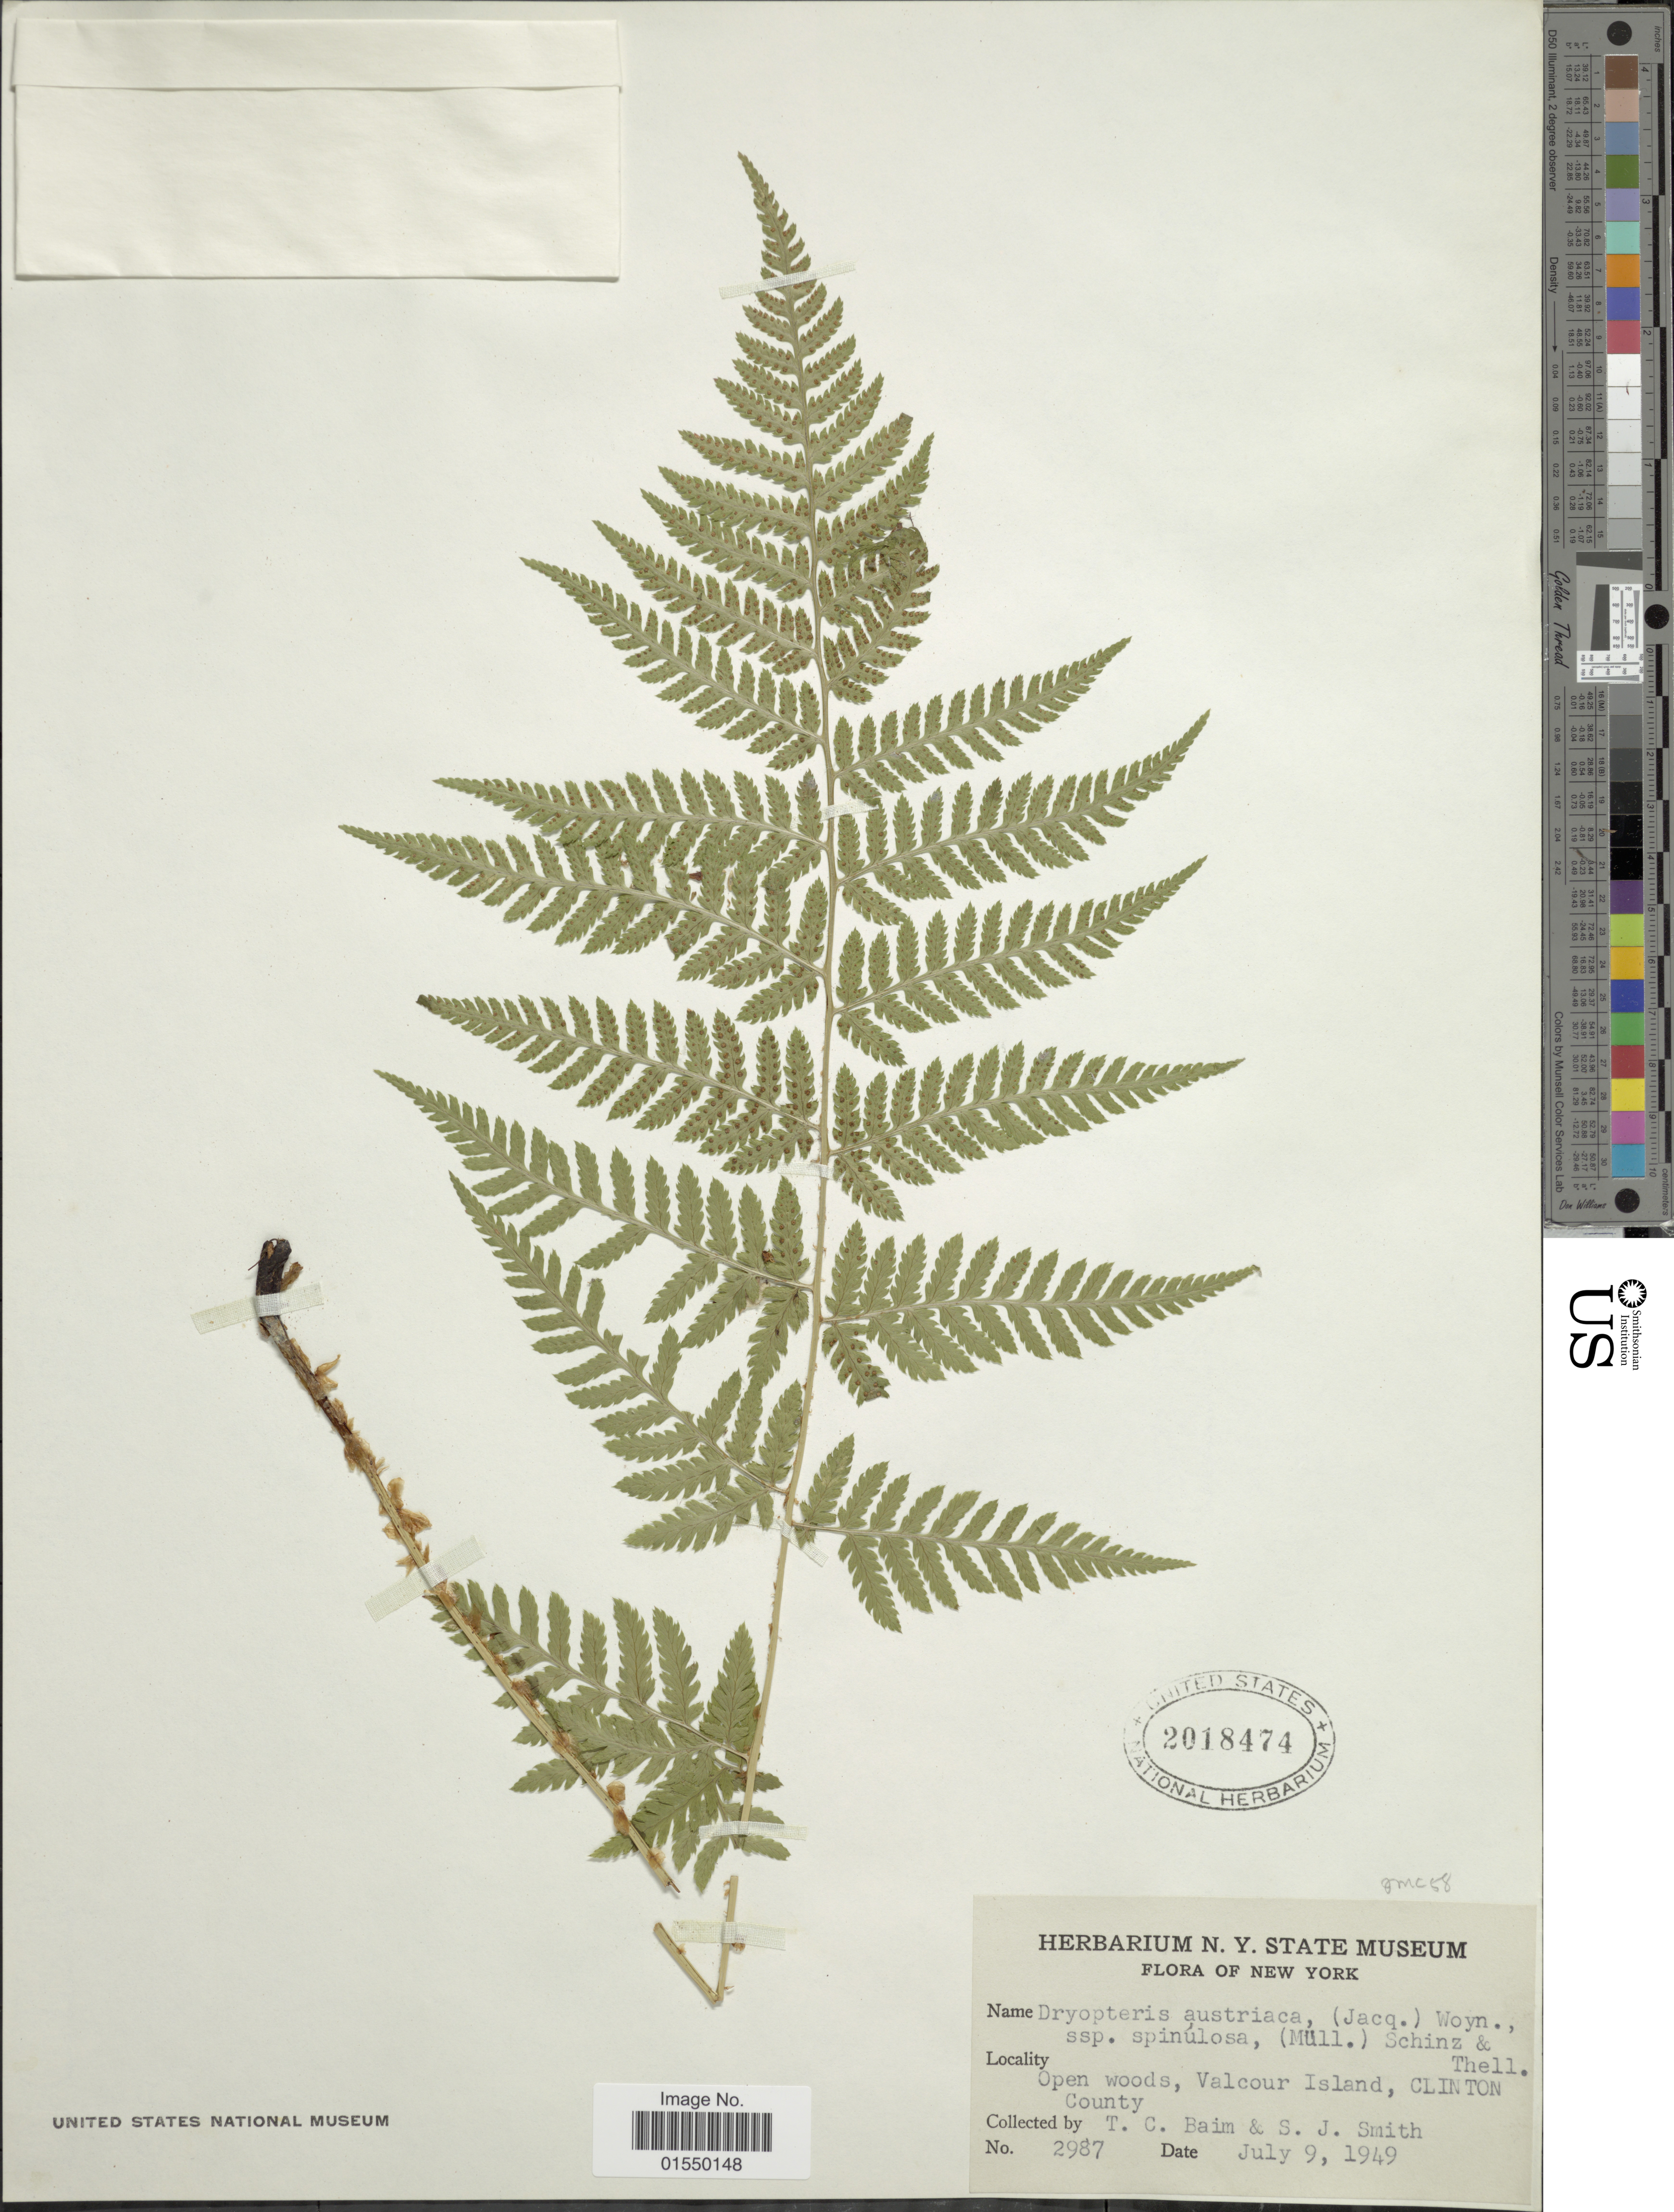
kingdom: Plantae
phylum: Tracheophyta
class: Polypodiopsida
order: Polypodiales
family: Dryopteridaceae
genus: Dryopteris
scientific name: Dryopteris carthusiana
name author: (Villars) H.P. Fuchs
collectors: T. Baim & S. Smith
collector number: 2987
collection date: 1949-07-09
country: United States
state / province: New York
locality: Open woods, Valcour Island, Clinton County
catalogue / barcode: US 2018474